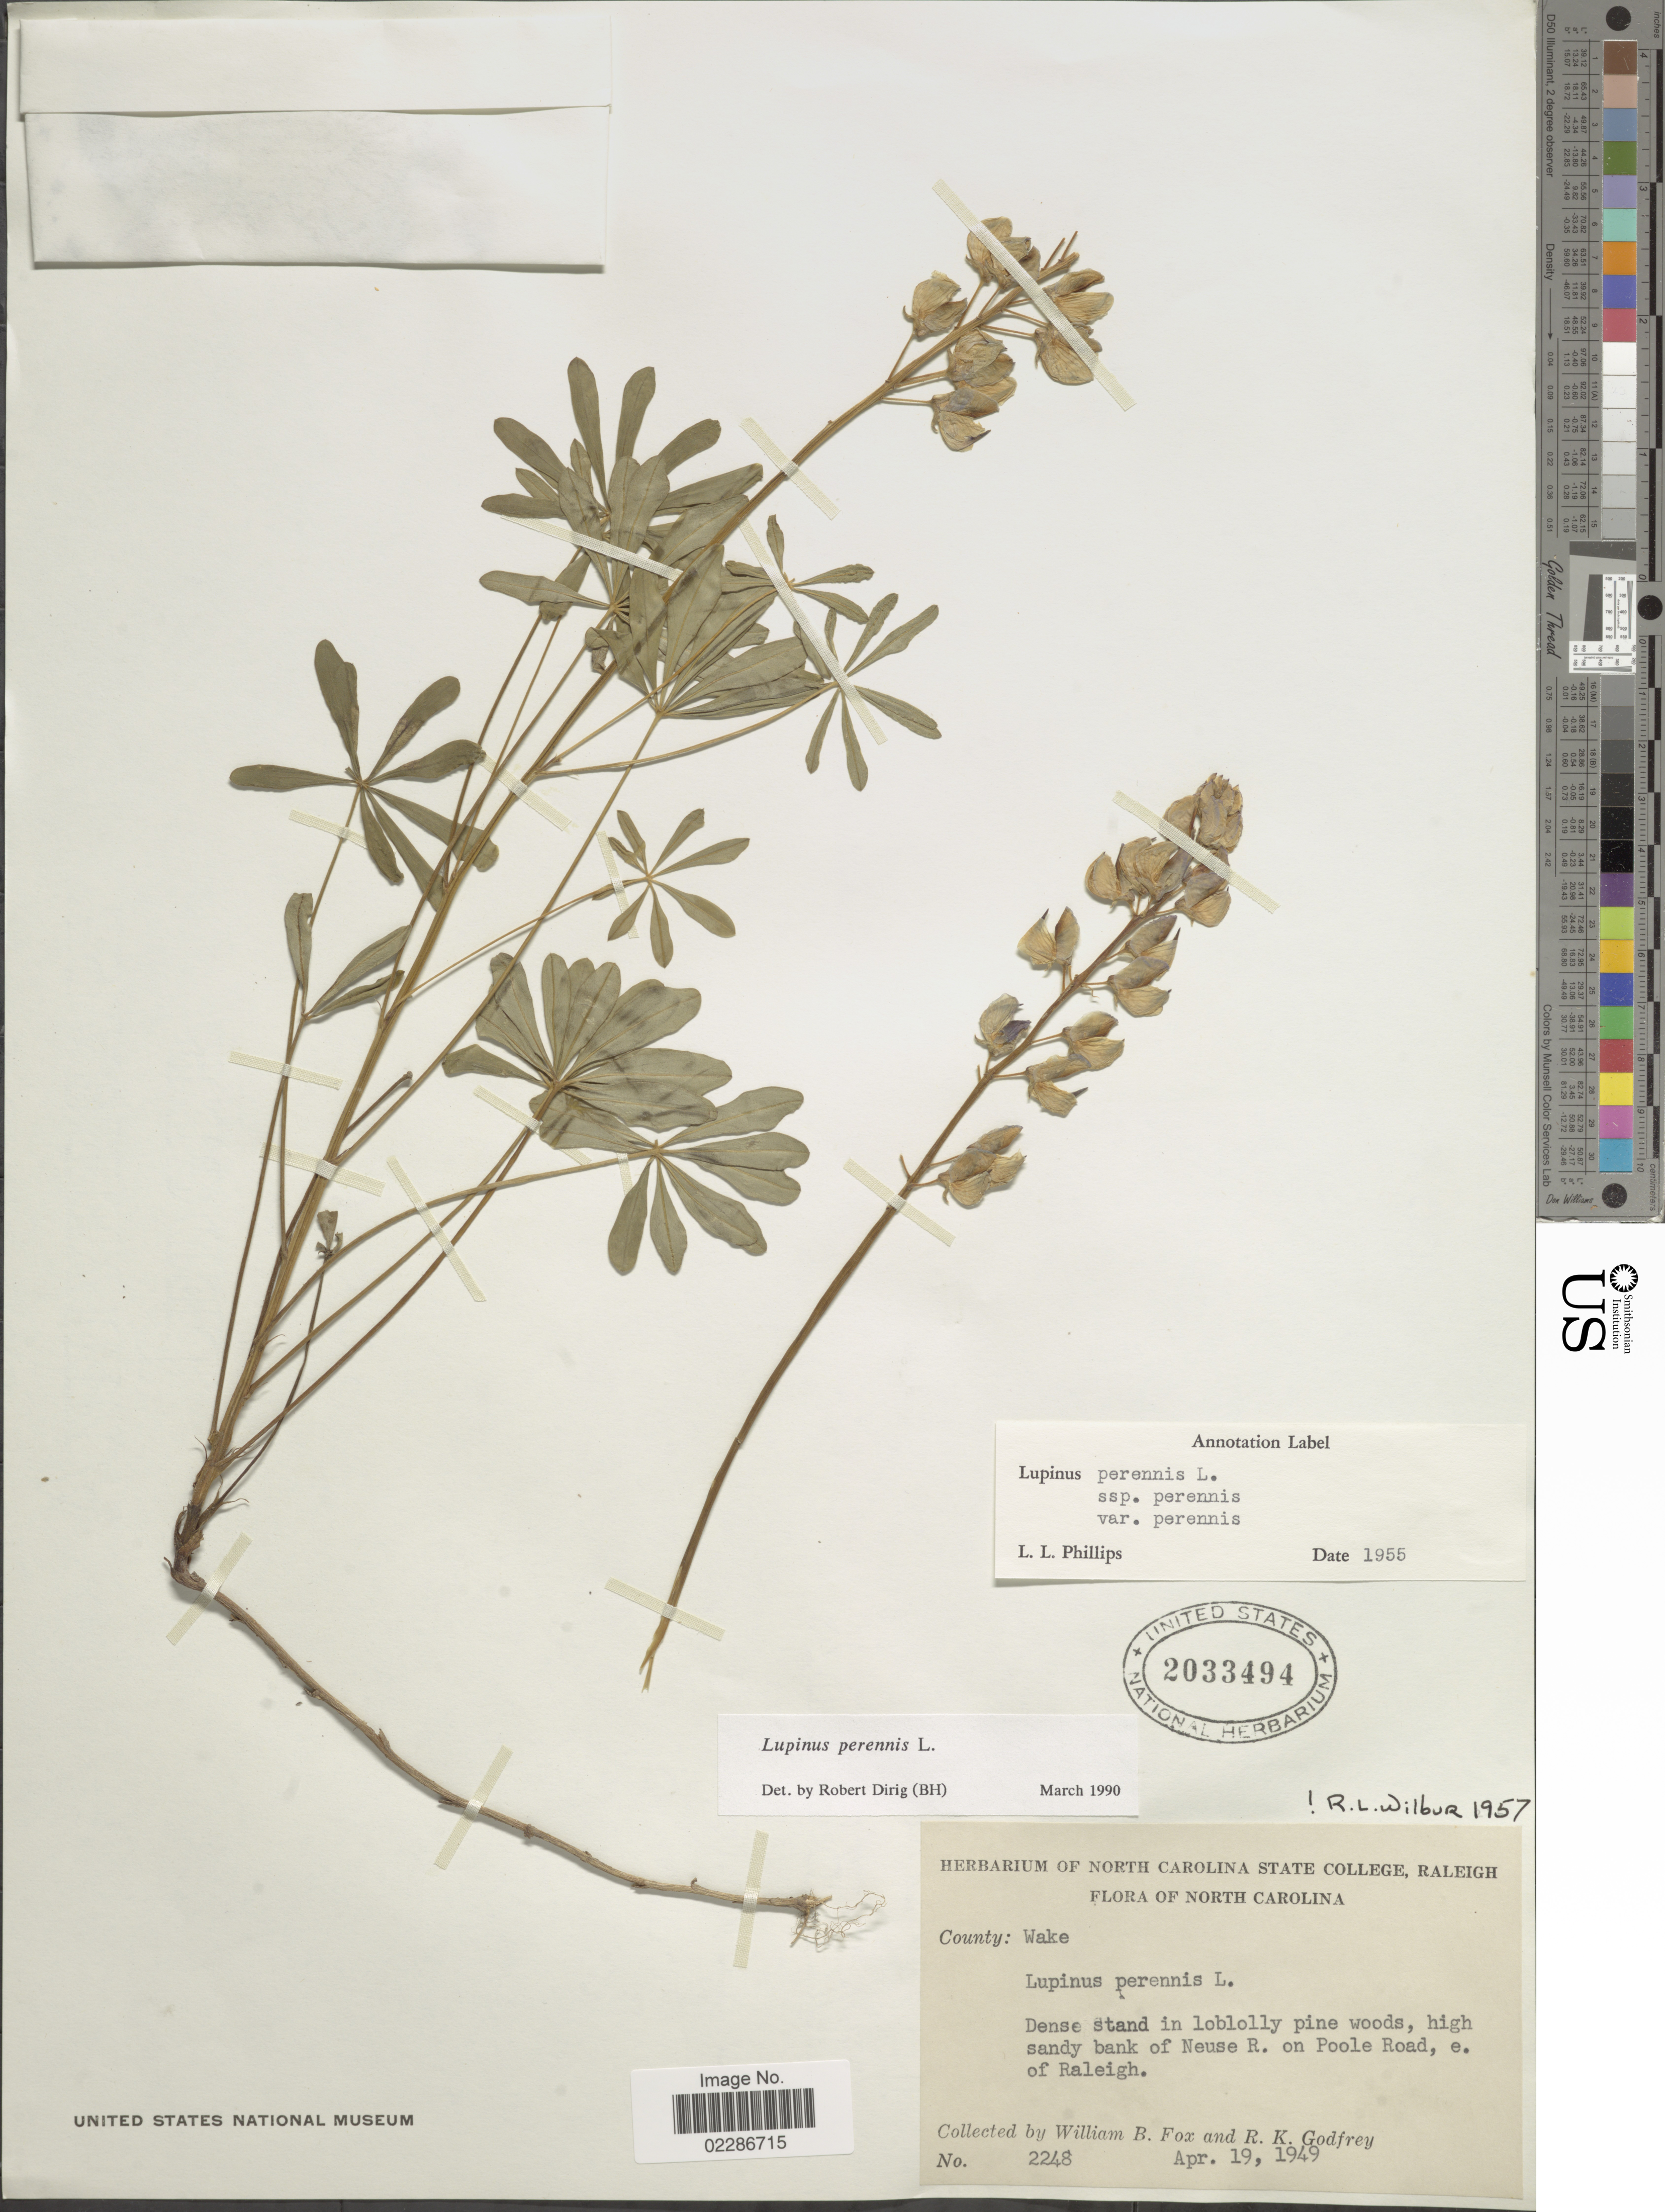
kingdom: Plantae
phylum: Tracheophyta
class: Magnoliopsida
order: Fabales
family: Fabaceae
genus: Lupinus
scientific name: Lupinus perennis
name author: L.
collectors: W. B. Fox & R. K. Godfrey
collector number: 2248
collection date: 1949-04-19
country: United States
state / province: North Carolina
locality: Wake, Dense stand in loblolly pine woods, high sandy bank of Neuse R. on Poole Road, e of Raleigh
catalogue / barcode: US 2033494